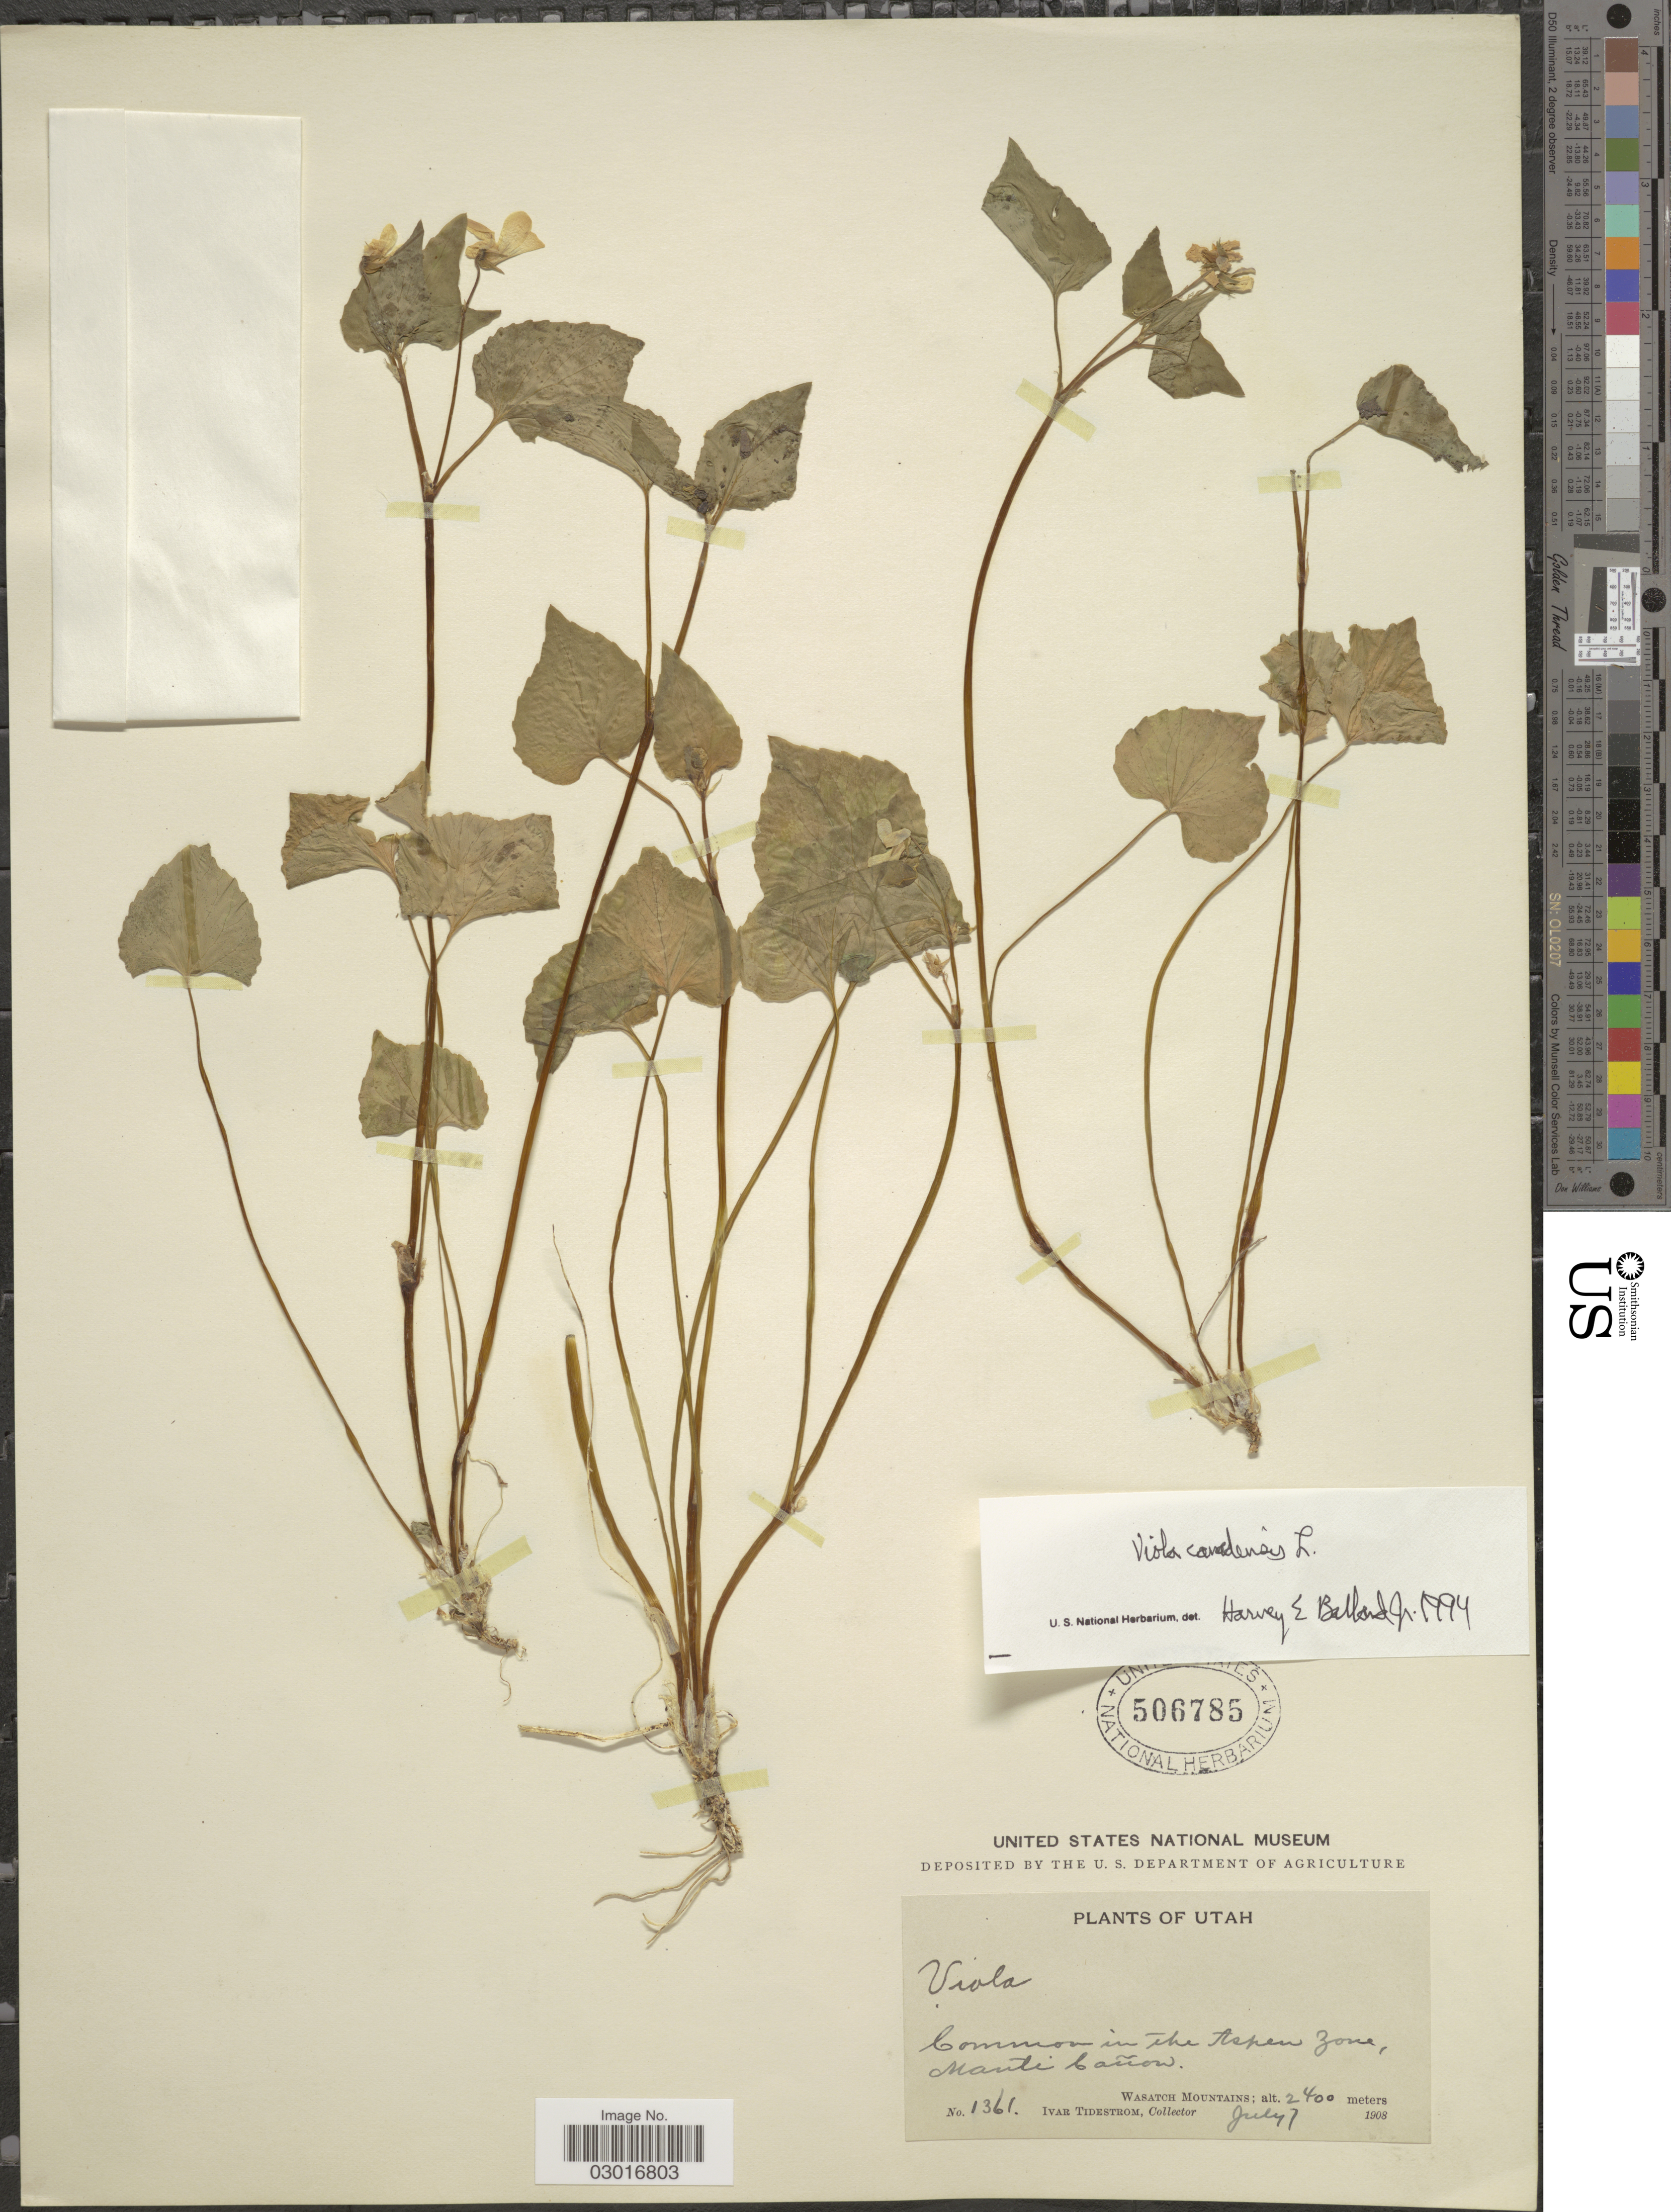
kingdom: Plantae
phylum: Tracheophyta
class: Magnoliopsida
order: Malpighiales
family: Violaceae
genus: Viola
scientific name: Viola scopulorum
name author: (A. Gray) Greene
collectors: I. F. Tidestrom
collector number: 1361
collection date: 1908-07-07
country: United States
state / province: Utah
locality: In the Aspen Zone, Manti Cañon. Wasatch Mountains.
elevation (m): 2400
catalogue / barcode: US 506785